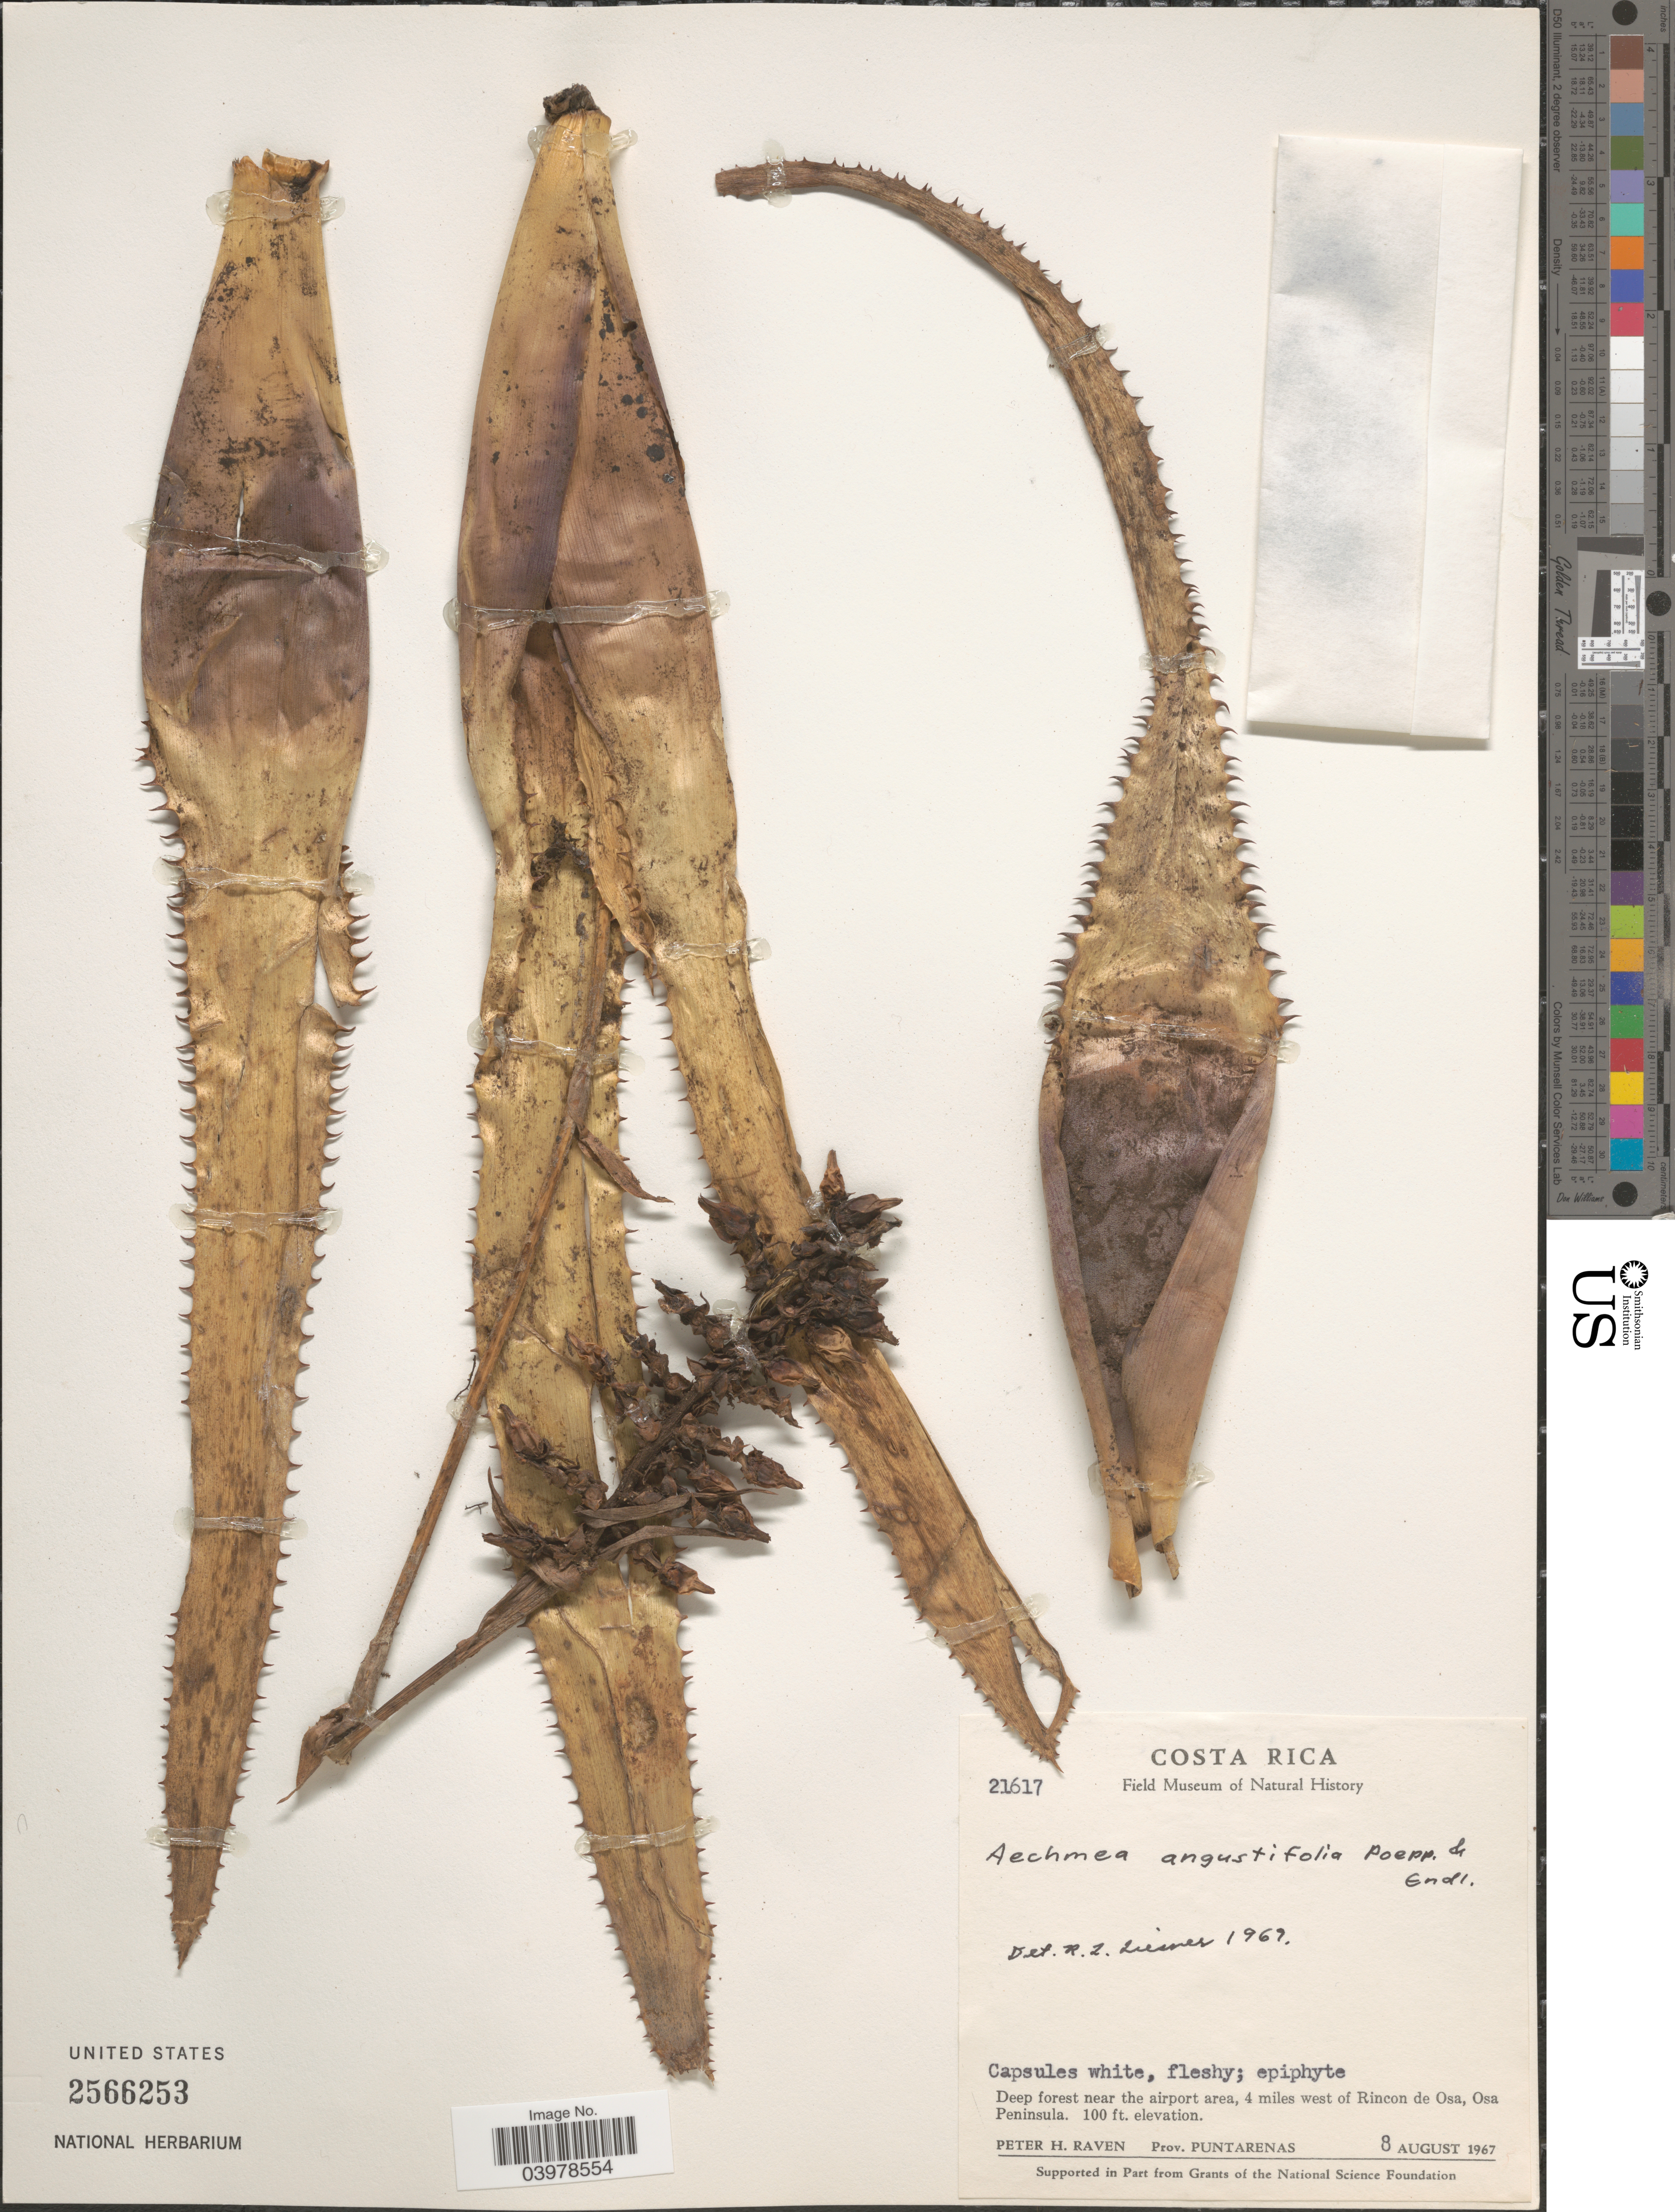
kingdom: Plantae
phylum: Tracheophyta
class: Liliopsida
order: Poales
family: Bromeliaceae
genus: Aechmea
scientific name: Aechmea angustifolia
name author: Poepp. & Endl.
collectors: P. Raven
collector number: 21617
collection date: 1967-08-08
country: Costa Rica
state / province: Puntarenas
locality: Deep forest near the airport area, 4 miles west of Rincon de Osa, Osa Peninsula.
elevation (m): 30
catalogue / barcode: US 2566253